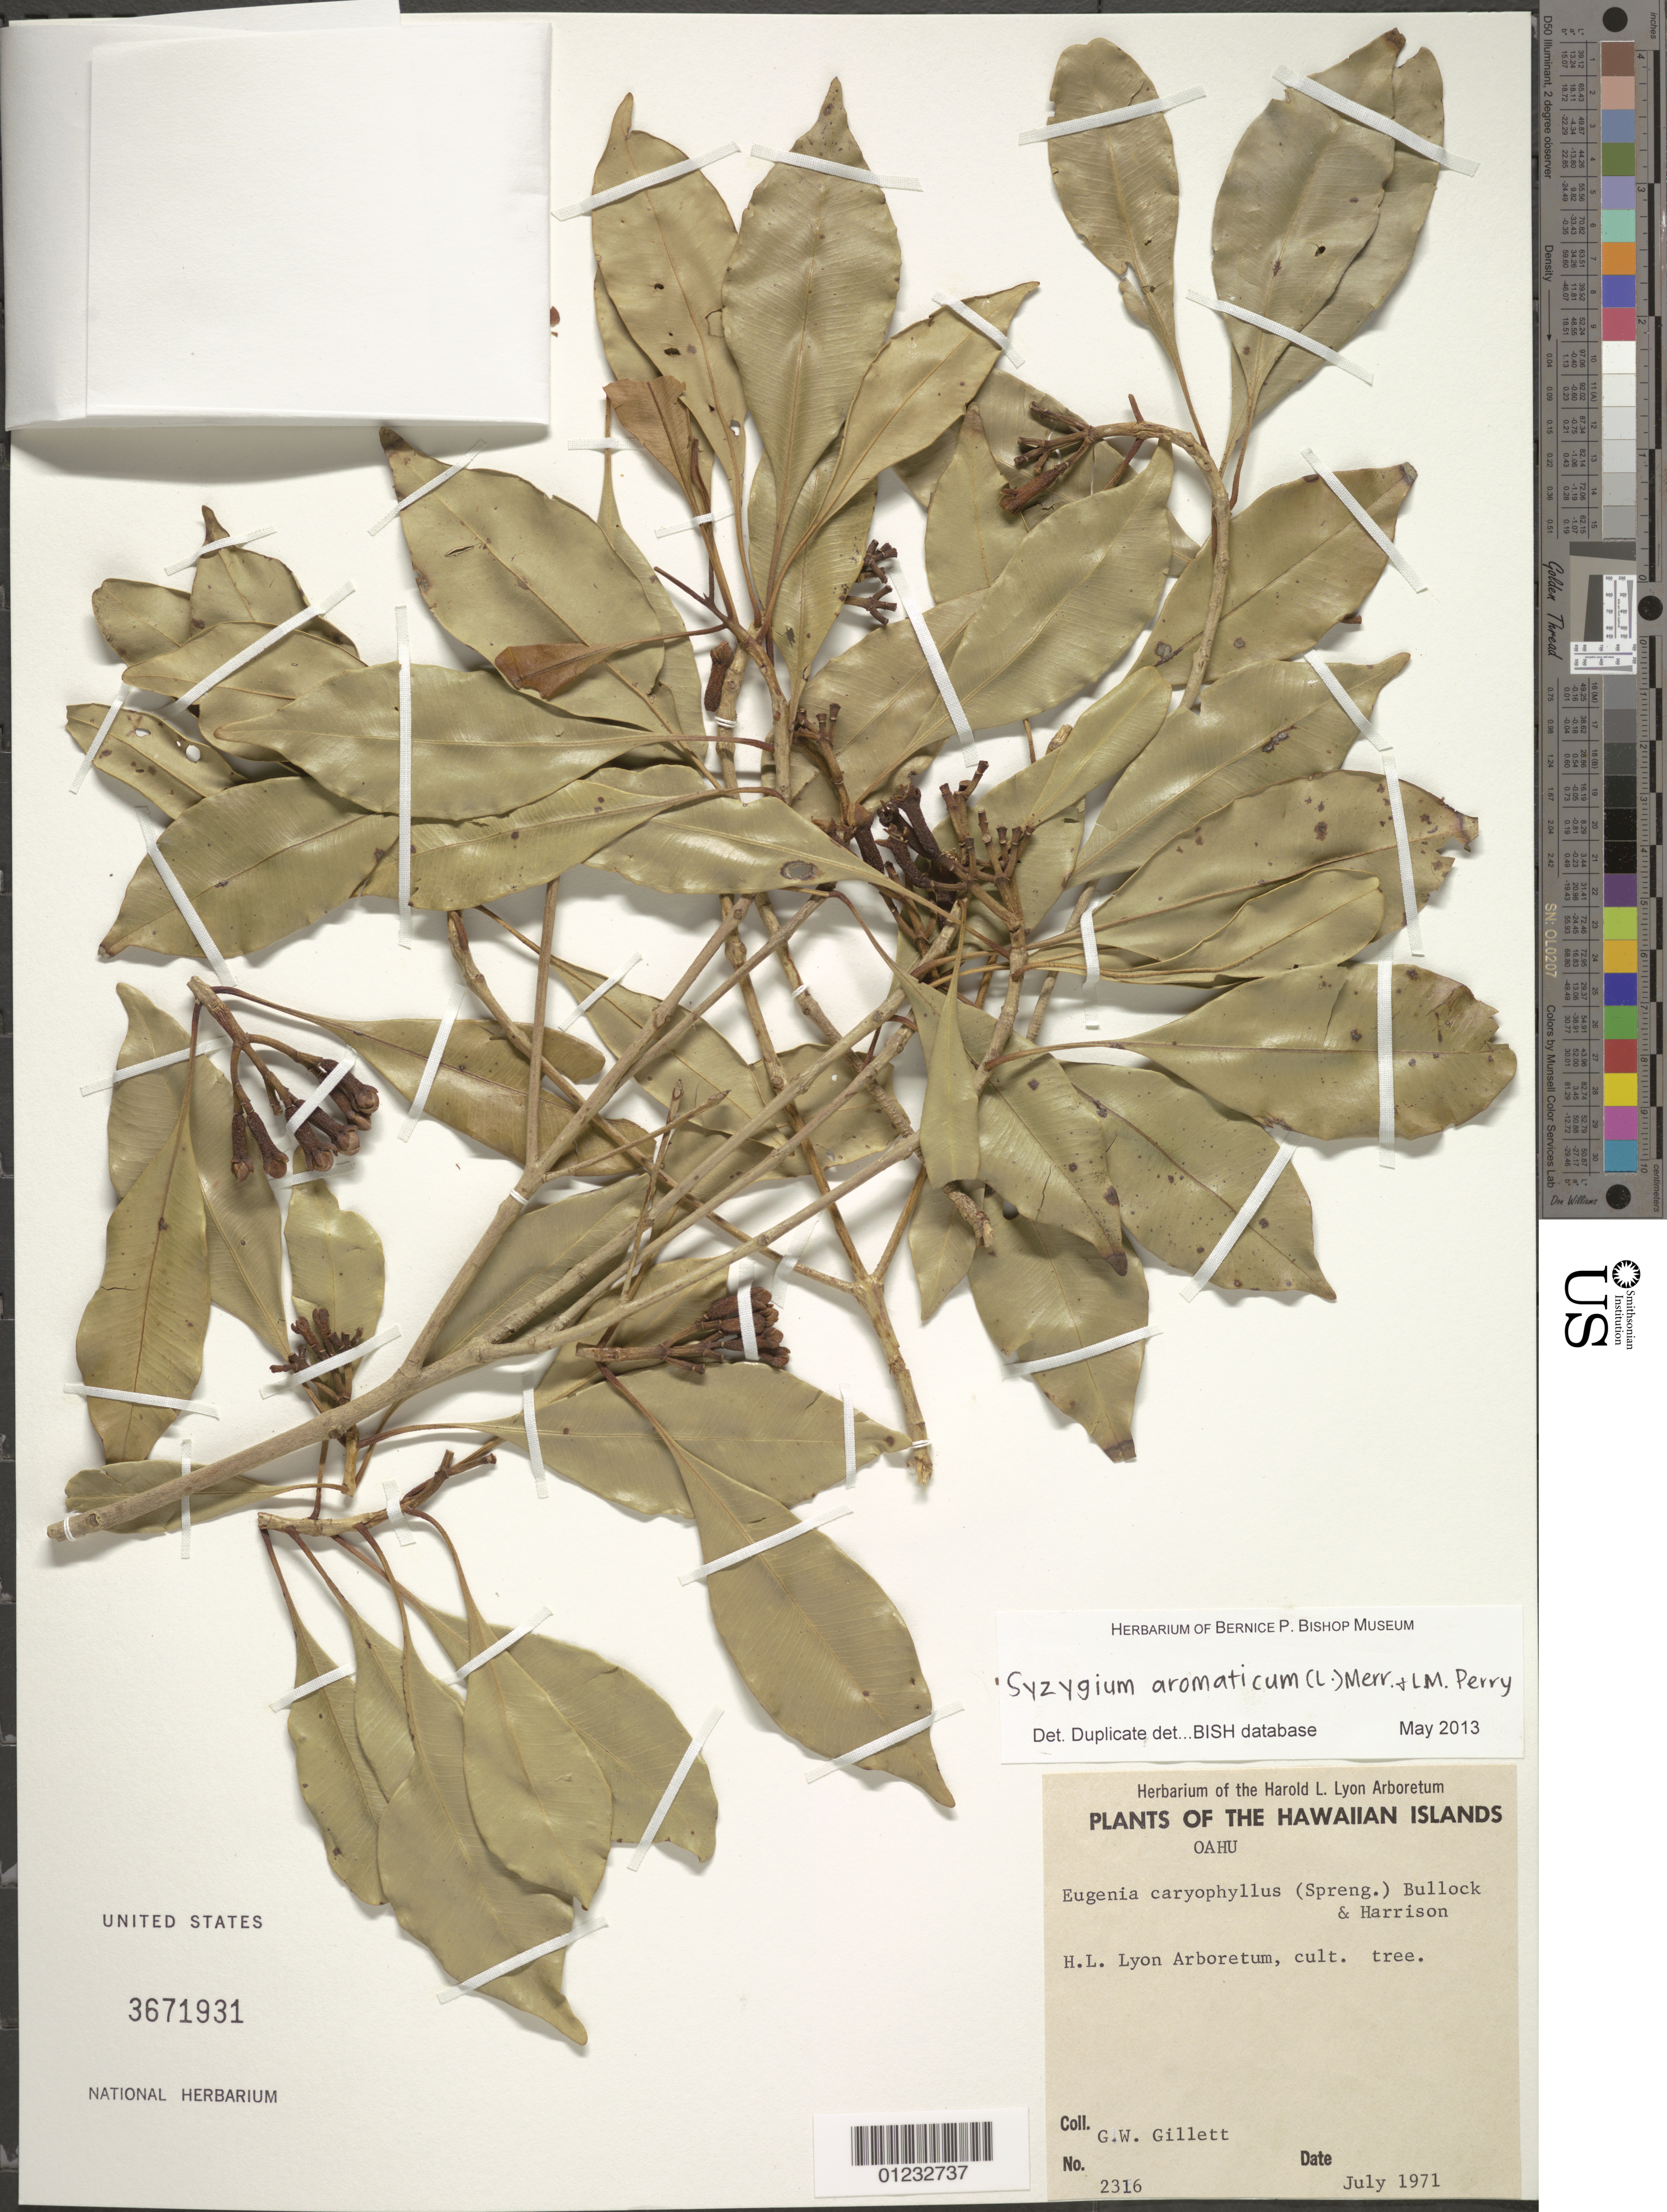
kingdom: Plantae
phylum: Tracheophyta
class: Magnoliopsida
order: Myrtales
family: Myrtaceae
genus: Syzygium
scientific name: Syzygium aromaticum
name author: (L.) Merr. & L.M. Perry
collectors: G. Gillett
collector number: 2316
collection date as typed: Jul 1971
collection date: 1971-07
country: United States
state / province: Hawaii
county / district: Honolulu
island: Oahu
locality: H.L. Lyon Arboretum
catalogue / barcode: US 3671931